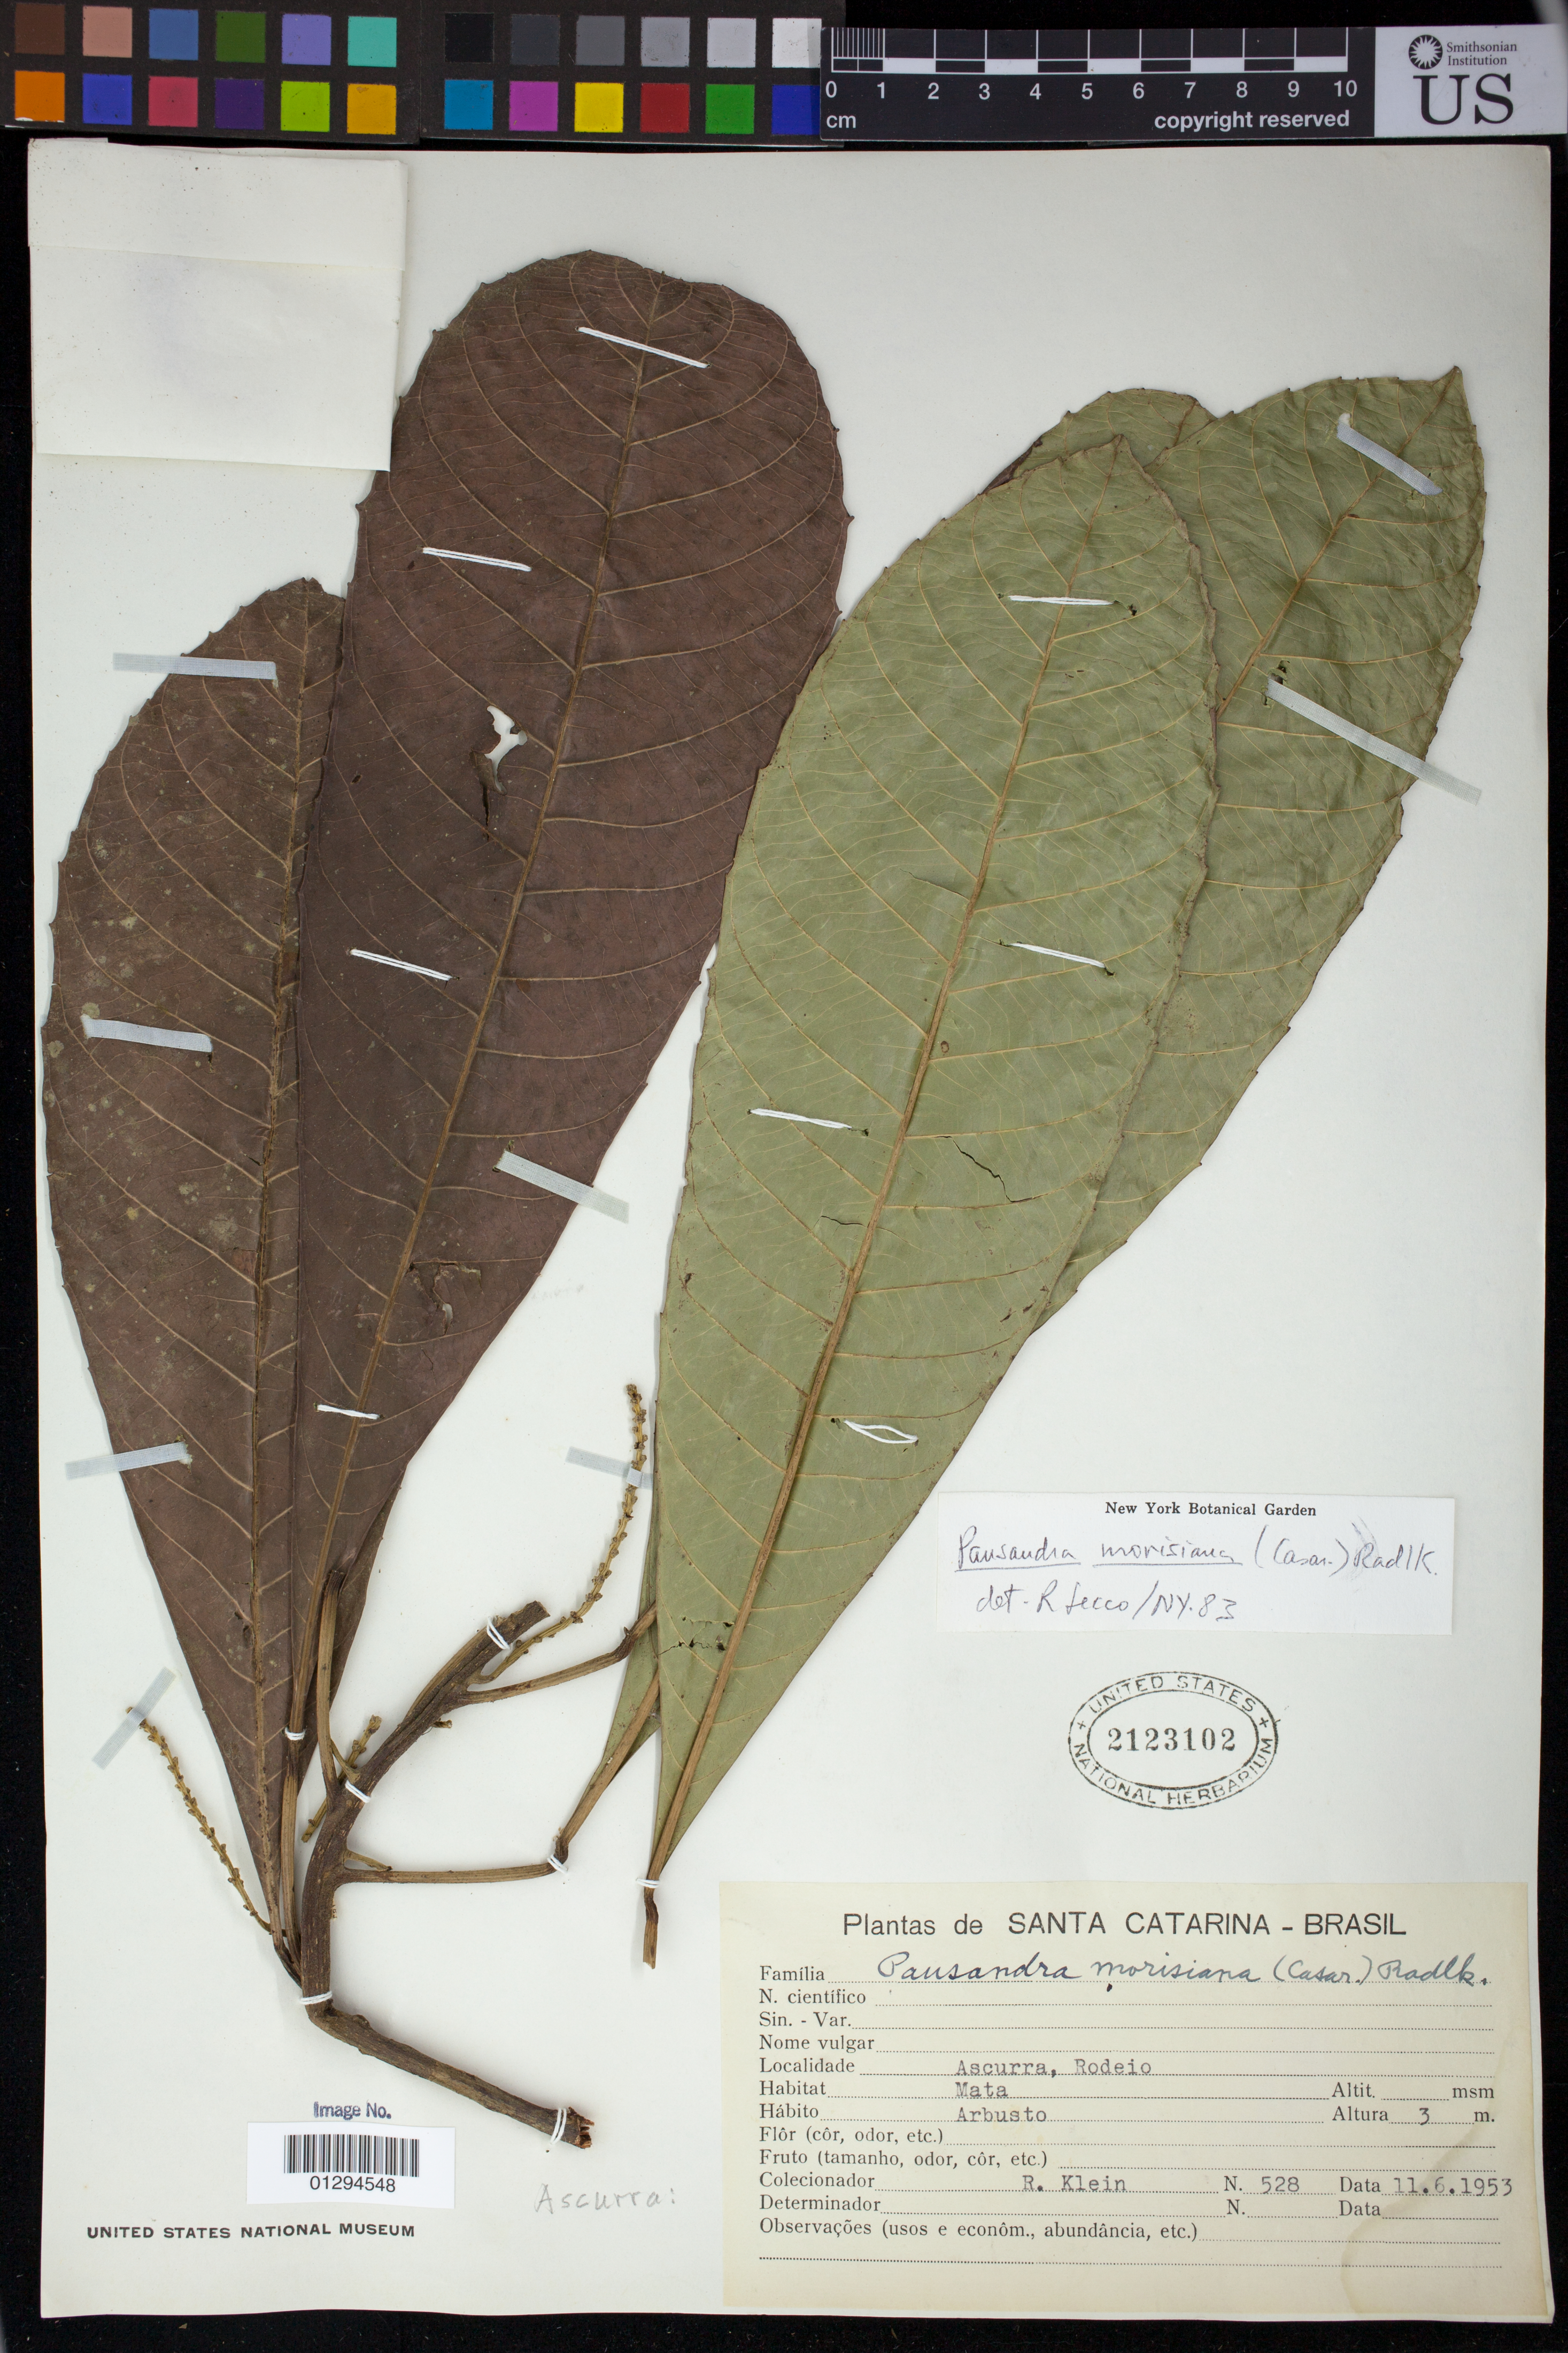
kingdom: Plantae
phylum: Tracheophyta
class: Magnoliopsida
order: Malpighiales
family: Euphorbiaceae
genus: Pausandra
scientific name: Pausandra morisiana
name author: (Casar.) Radlk.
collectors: R. M. Klein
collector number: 528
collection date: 1953-06-11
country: Brazil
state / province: Santa Catarina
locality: Ascurra, Rodeio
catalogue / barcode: US 2123102